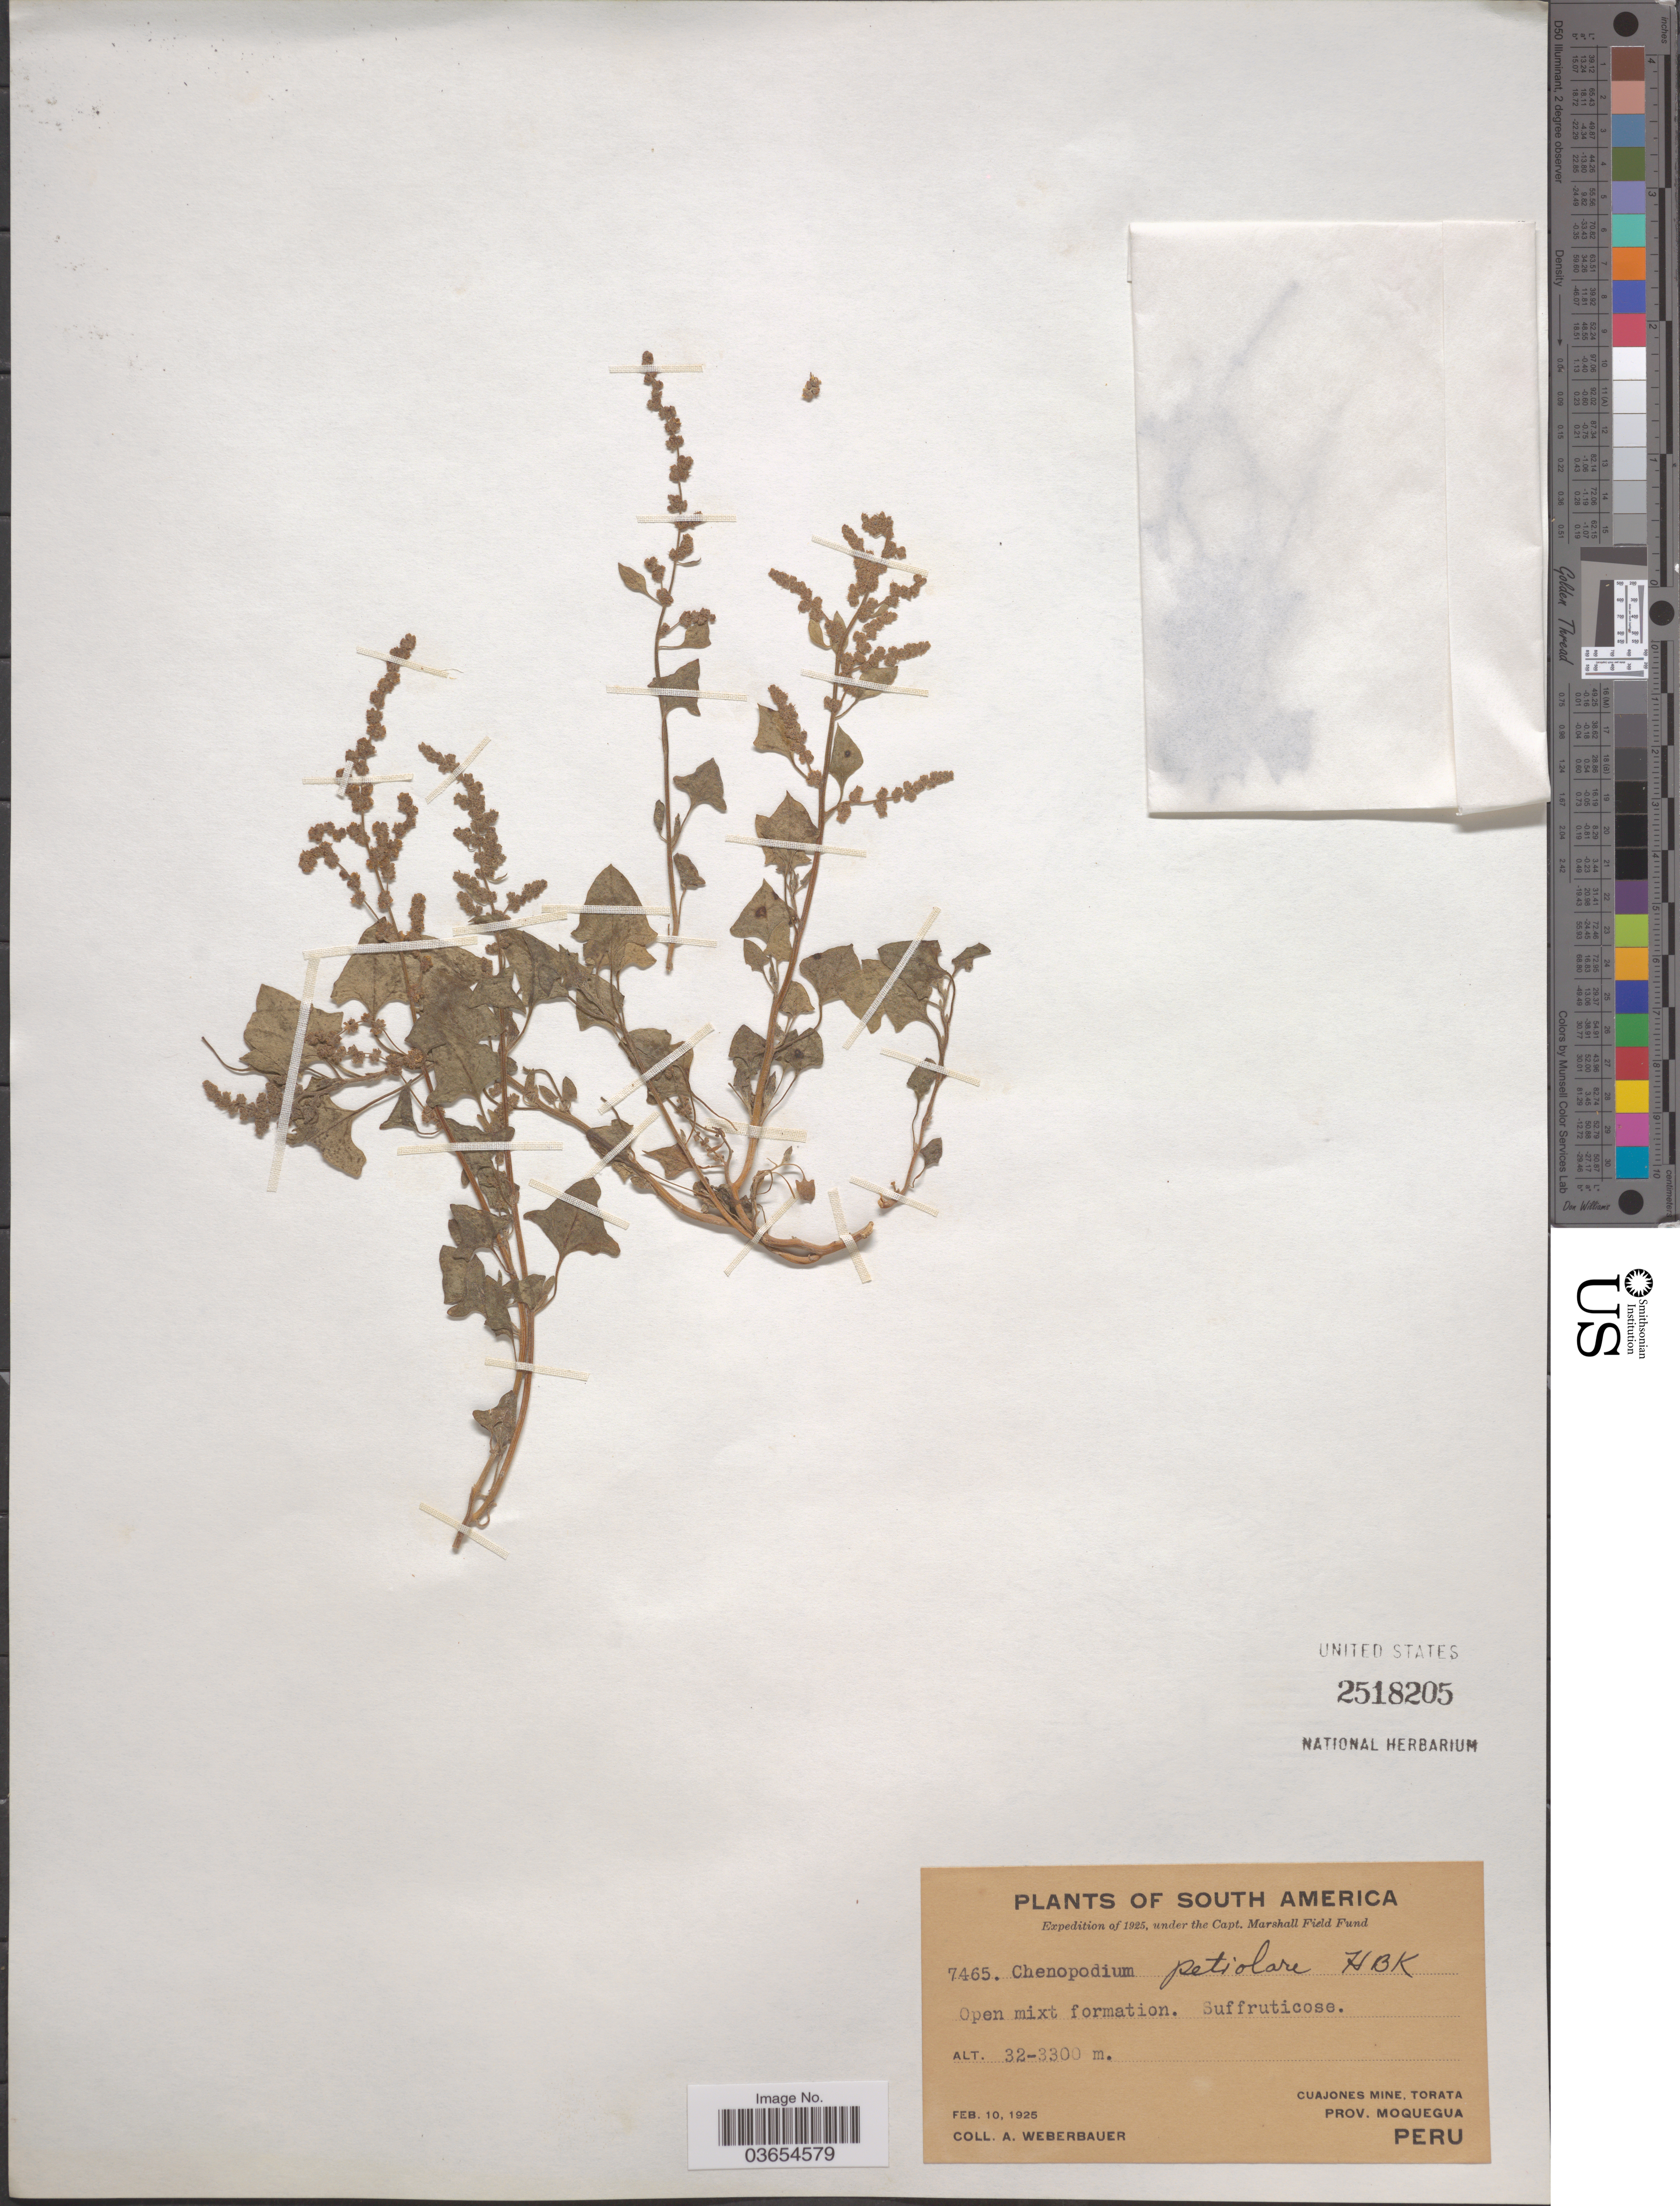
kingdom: Plantae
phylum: Tracheophyta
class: Magnoliopsida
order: Caryophyllales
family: Amaranthaceae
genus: Chenopodium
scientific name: Chenopodium petiolare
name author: Kunth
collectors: A. Weberbauer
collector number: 7465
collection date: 1925-02-10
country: Peru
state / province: Moquegua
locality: Cuajones Mine, Torata.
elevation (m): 3200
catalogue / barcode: US 2518205